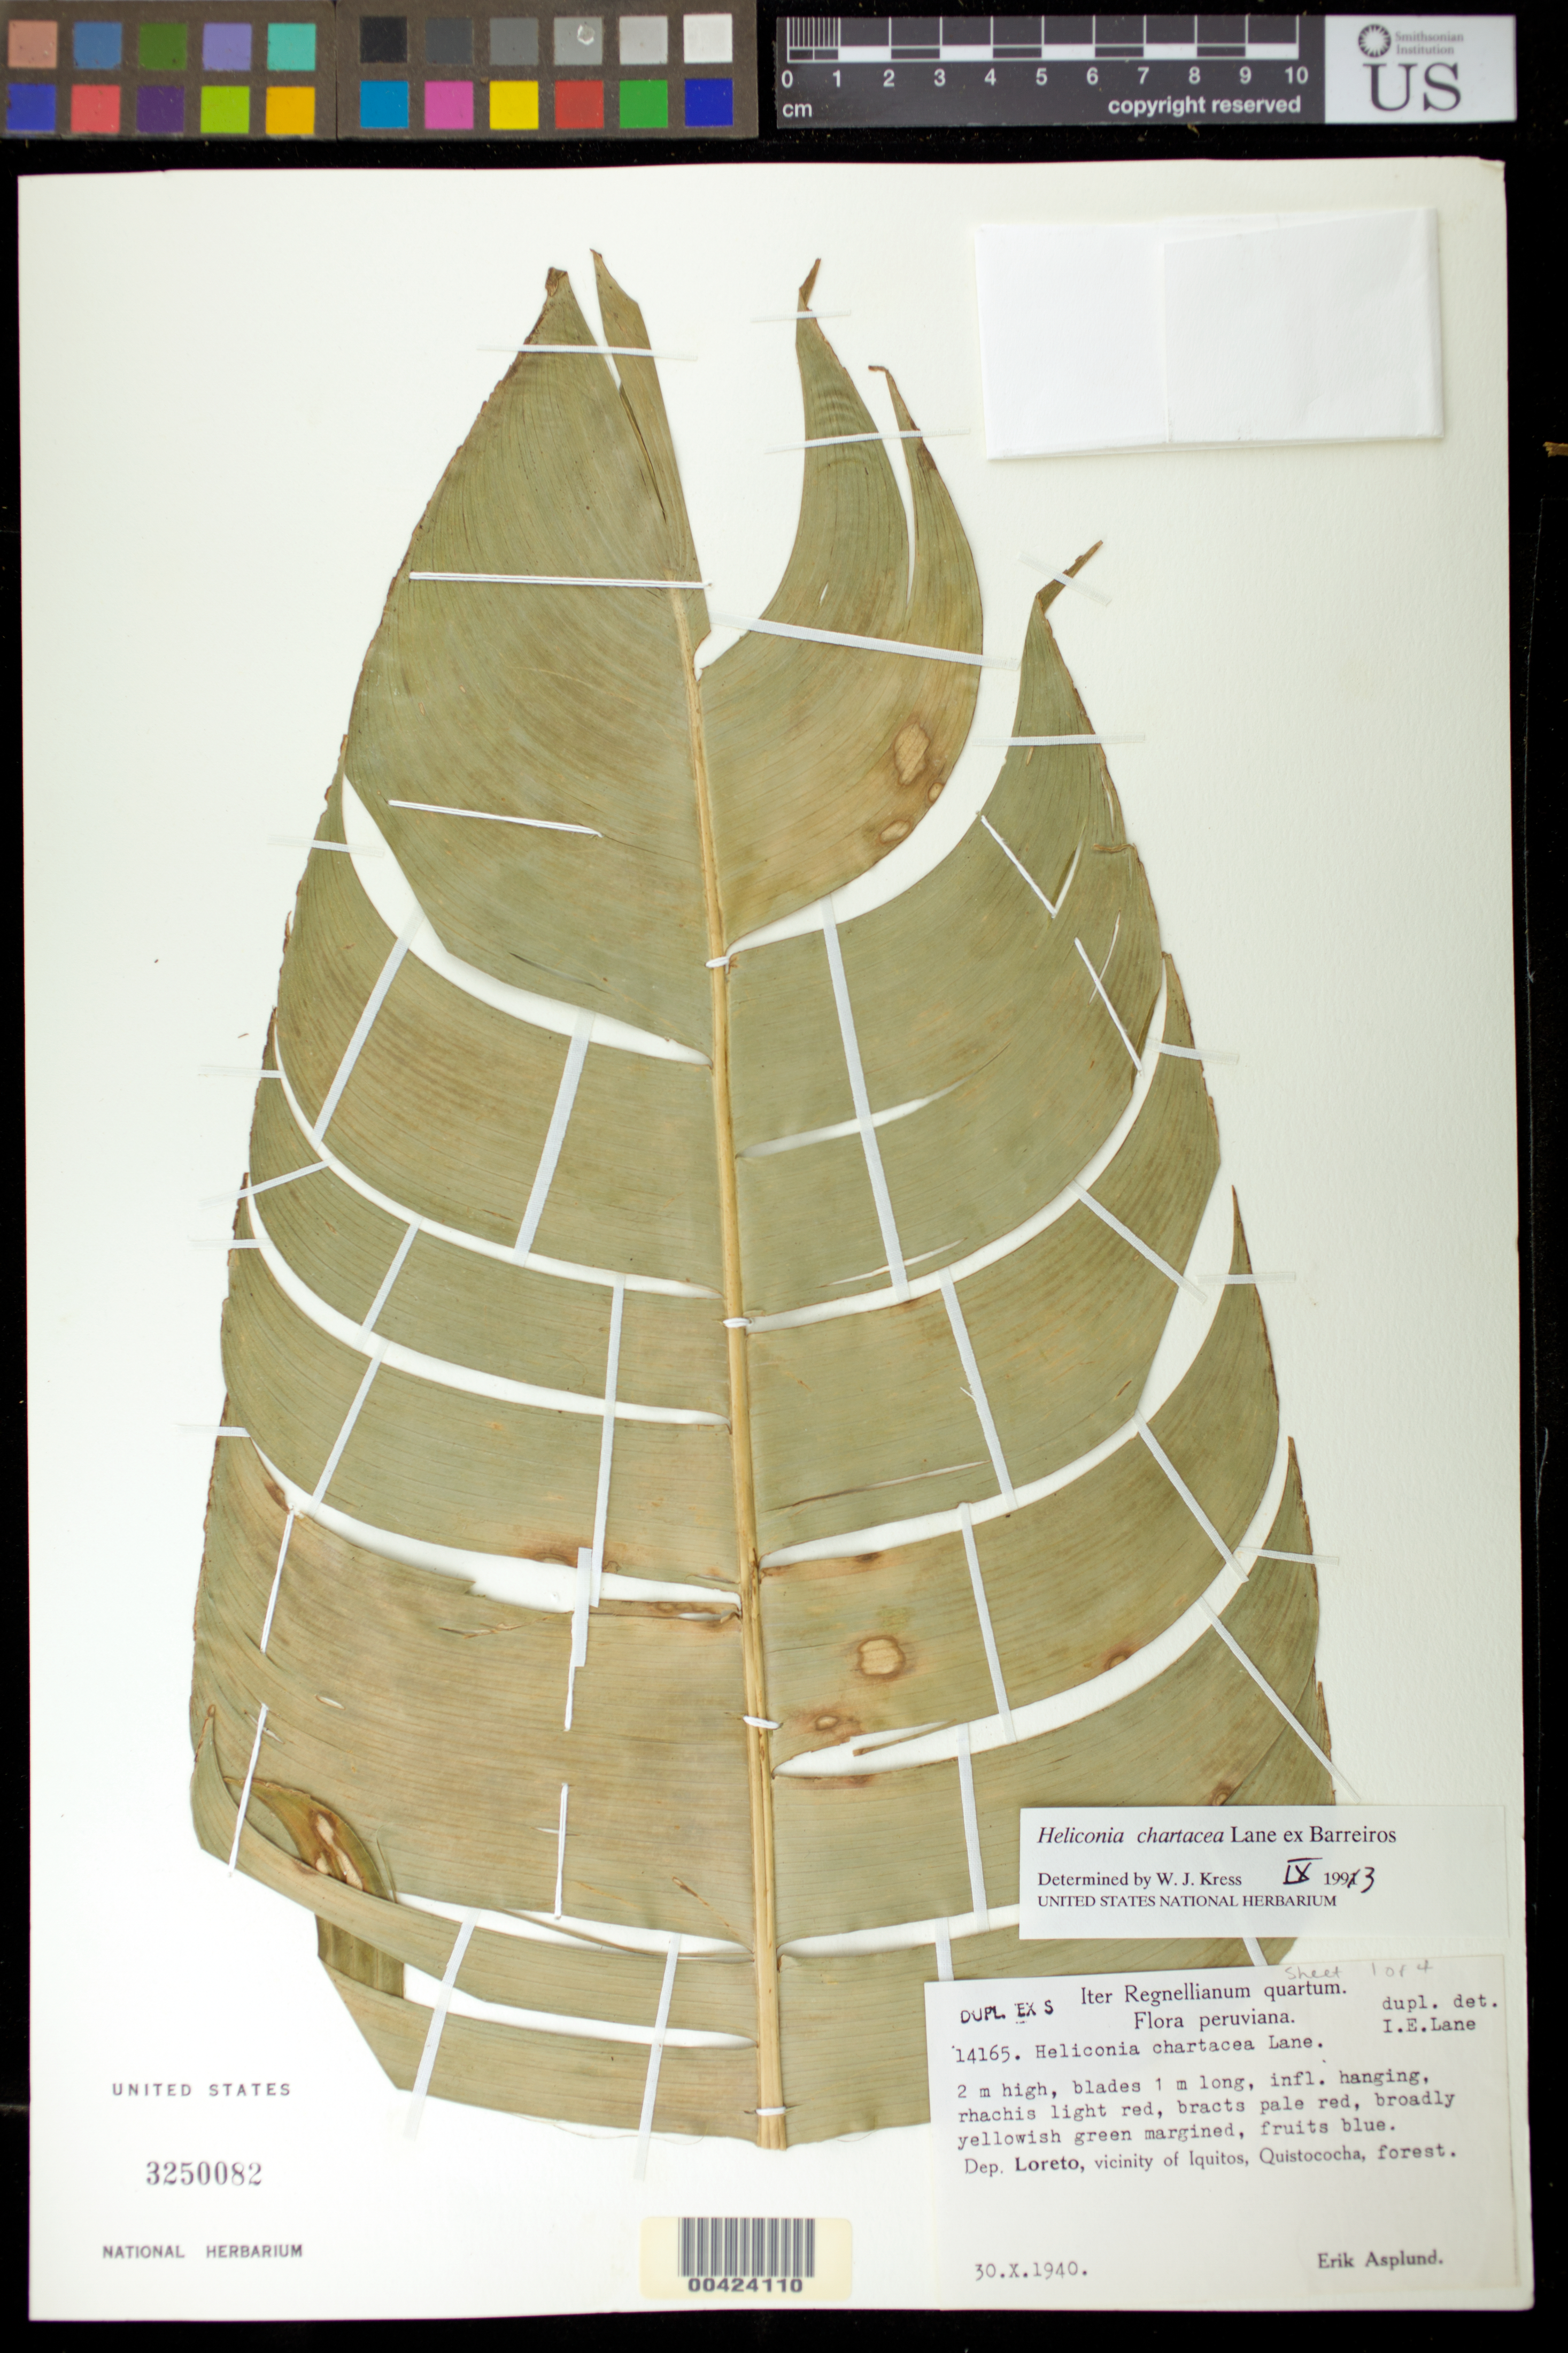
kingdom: Plantae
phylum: Tracheophyta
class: Liliopsida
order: Zingiberales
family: Heliconiaceae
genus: Heliconia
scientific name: Heliconia chartacea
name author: Lane ex Barreiros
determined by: Kress, W. J., (US), Smithsonian Institution - National Museum of Natural History (UNITED STATES)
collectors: E. Asplund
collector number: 14165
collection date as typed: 30 Oct 1940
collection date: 1940-10-30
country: Peru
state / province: Loreto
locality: Quistococha; vicinity of iquitos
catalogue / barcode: US 3250082